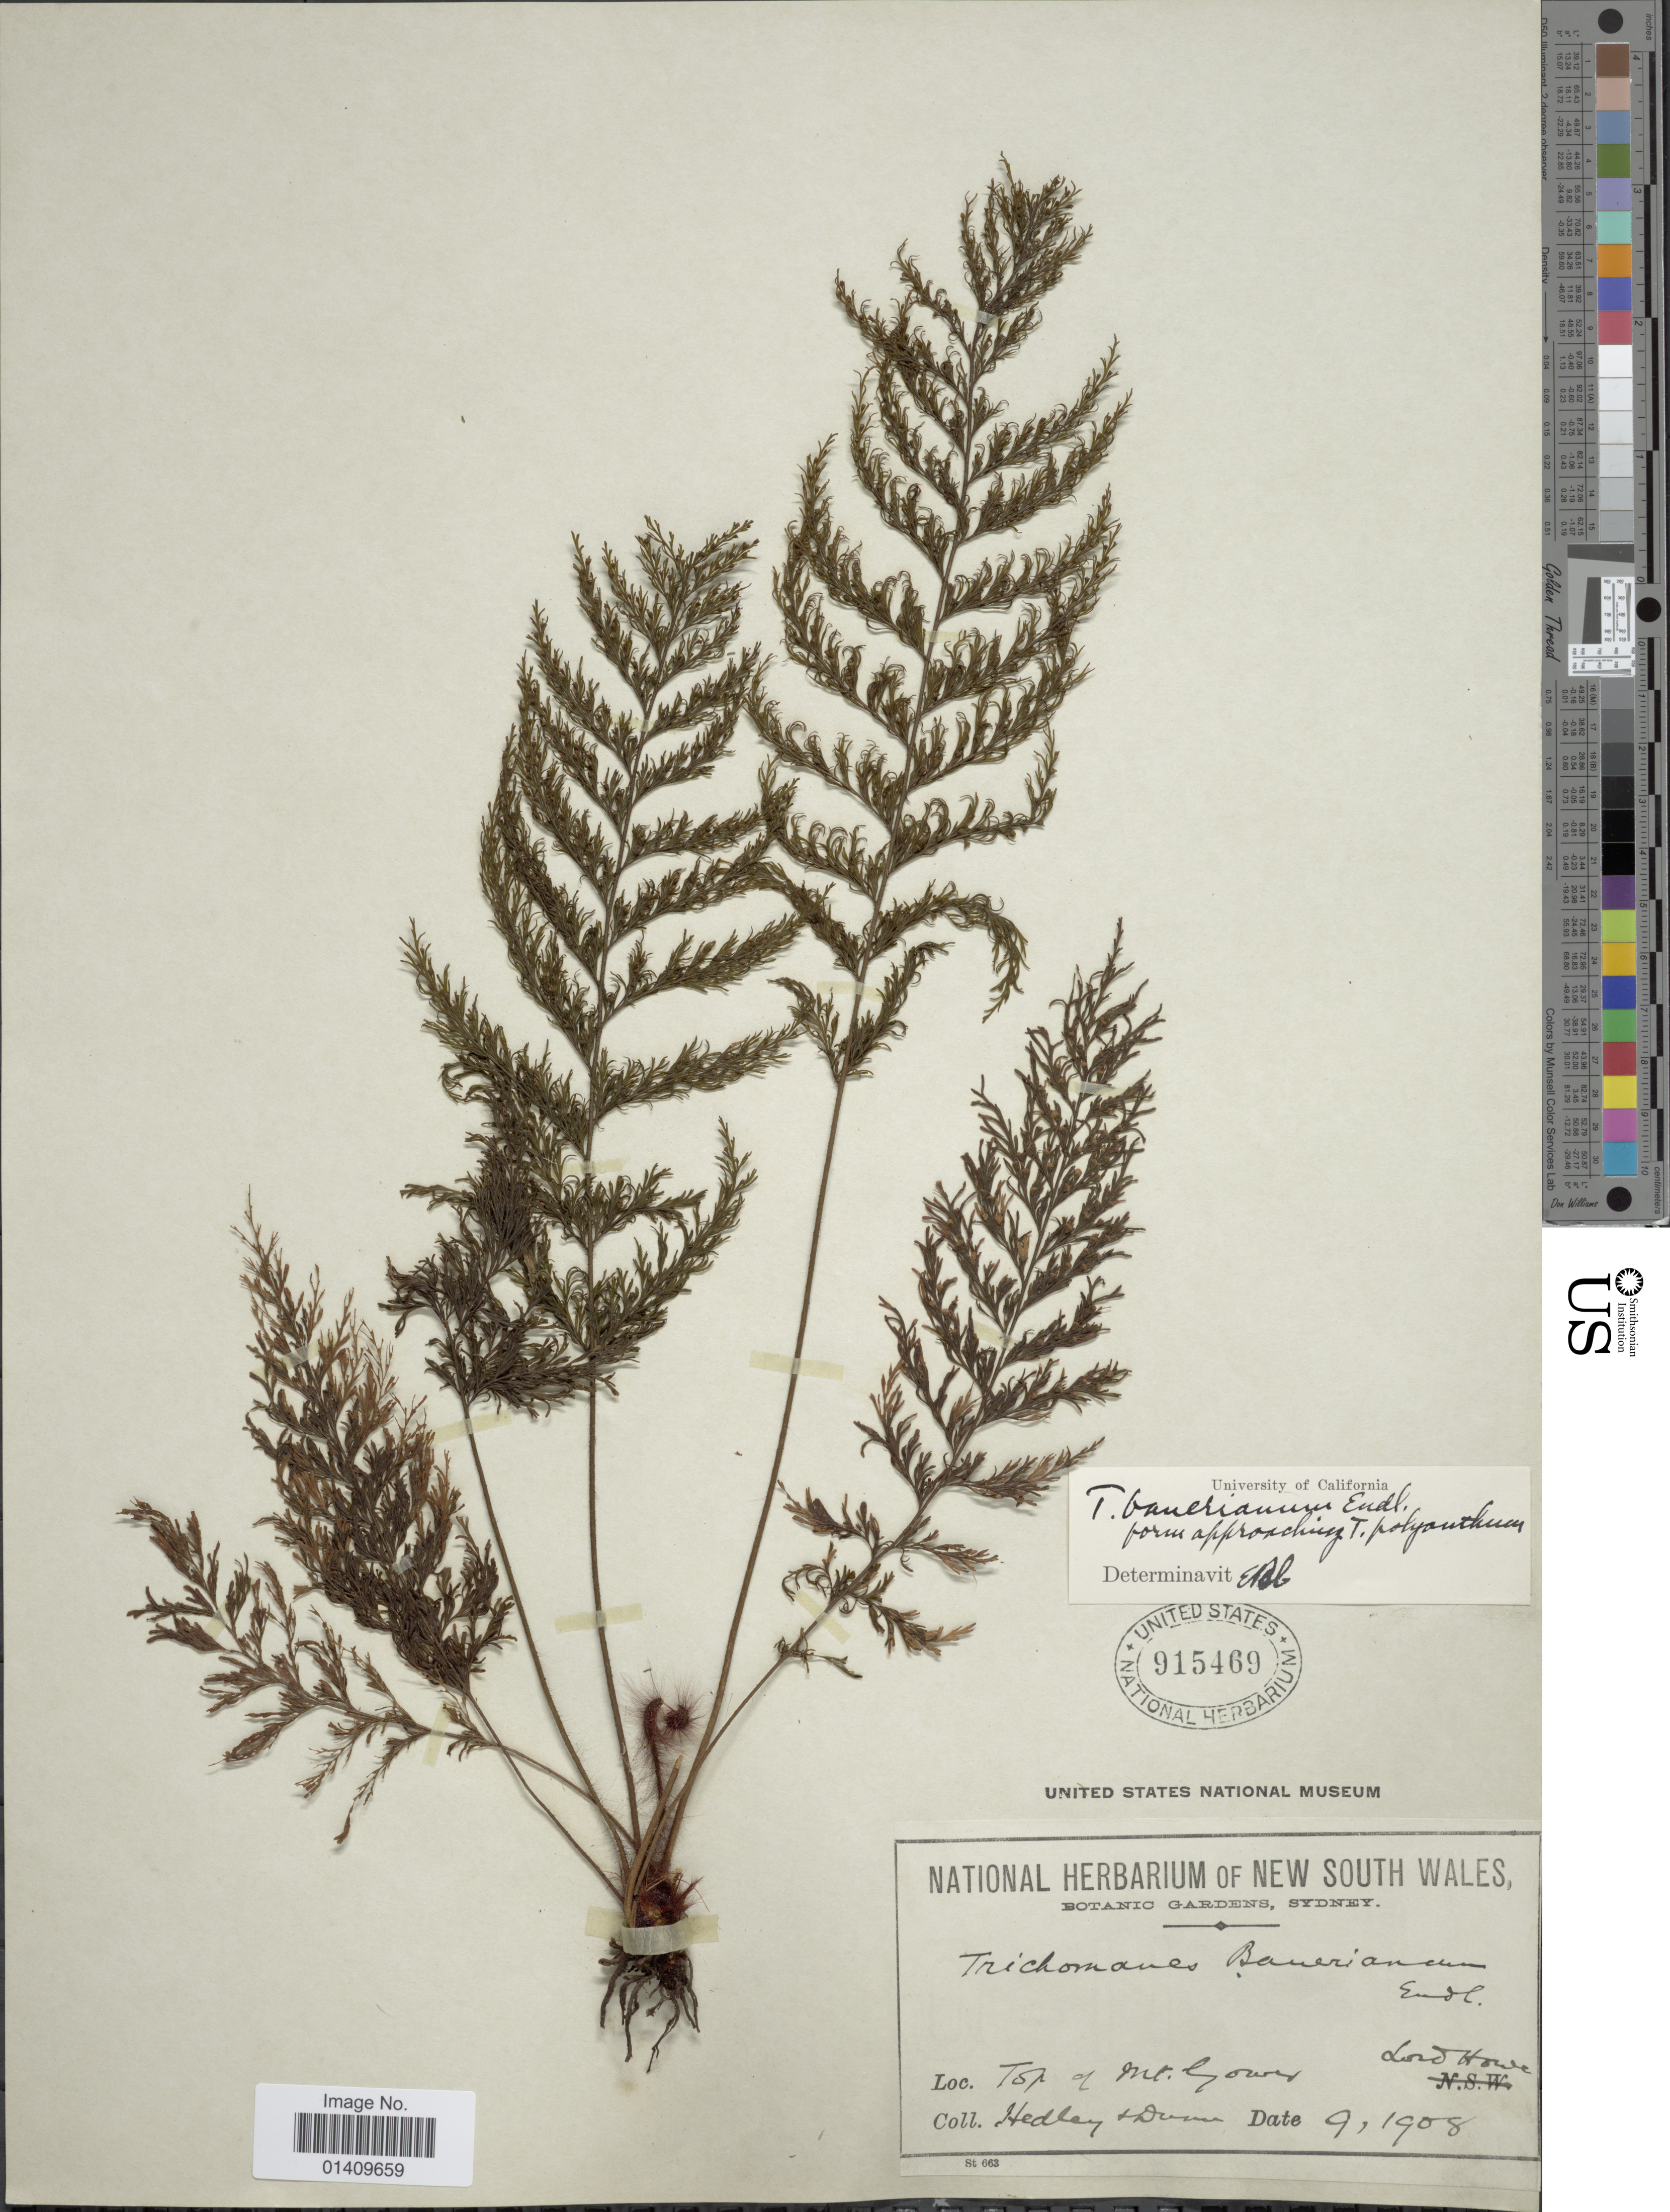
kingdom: Plantae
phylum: Tracheophyta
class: Polypodiopsida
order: Hymenophyllales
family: Hymenophyllaceae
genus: Callistopteris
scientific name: Callistopteris baueriana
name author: Copel.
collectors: Hedley & Dunn, --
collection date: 1908-09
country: Australia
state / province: New South Wales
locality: Top of Mt. Gowe Lord Howe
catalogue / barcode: US 915469